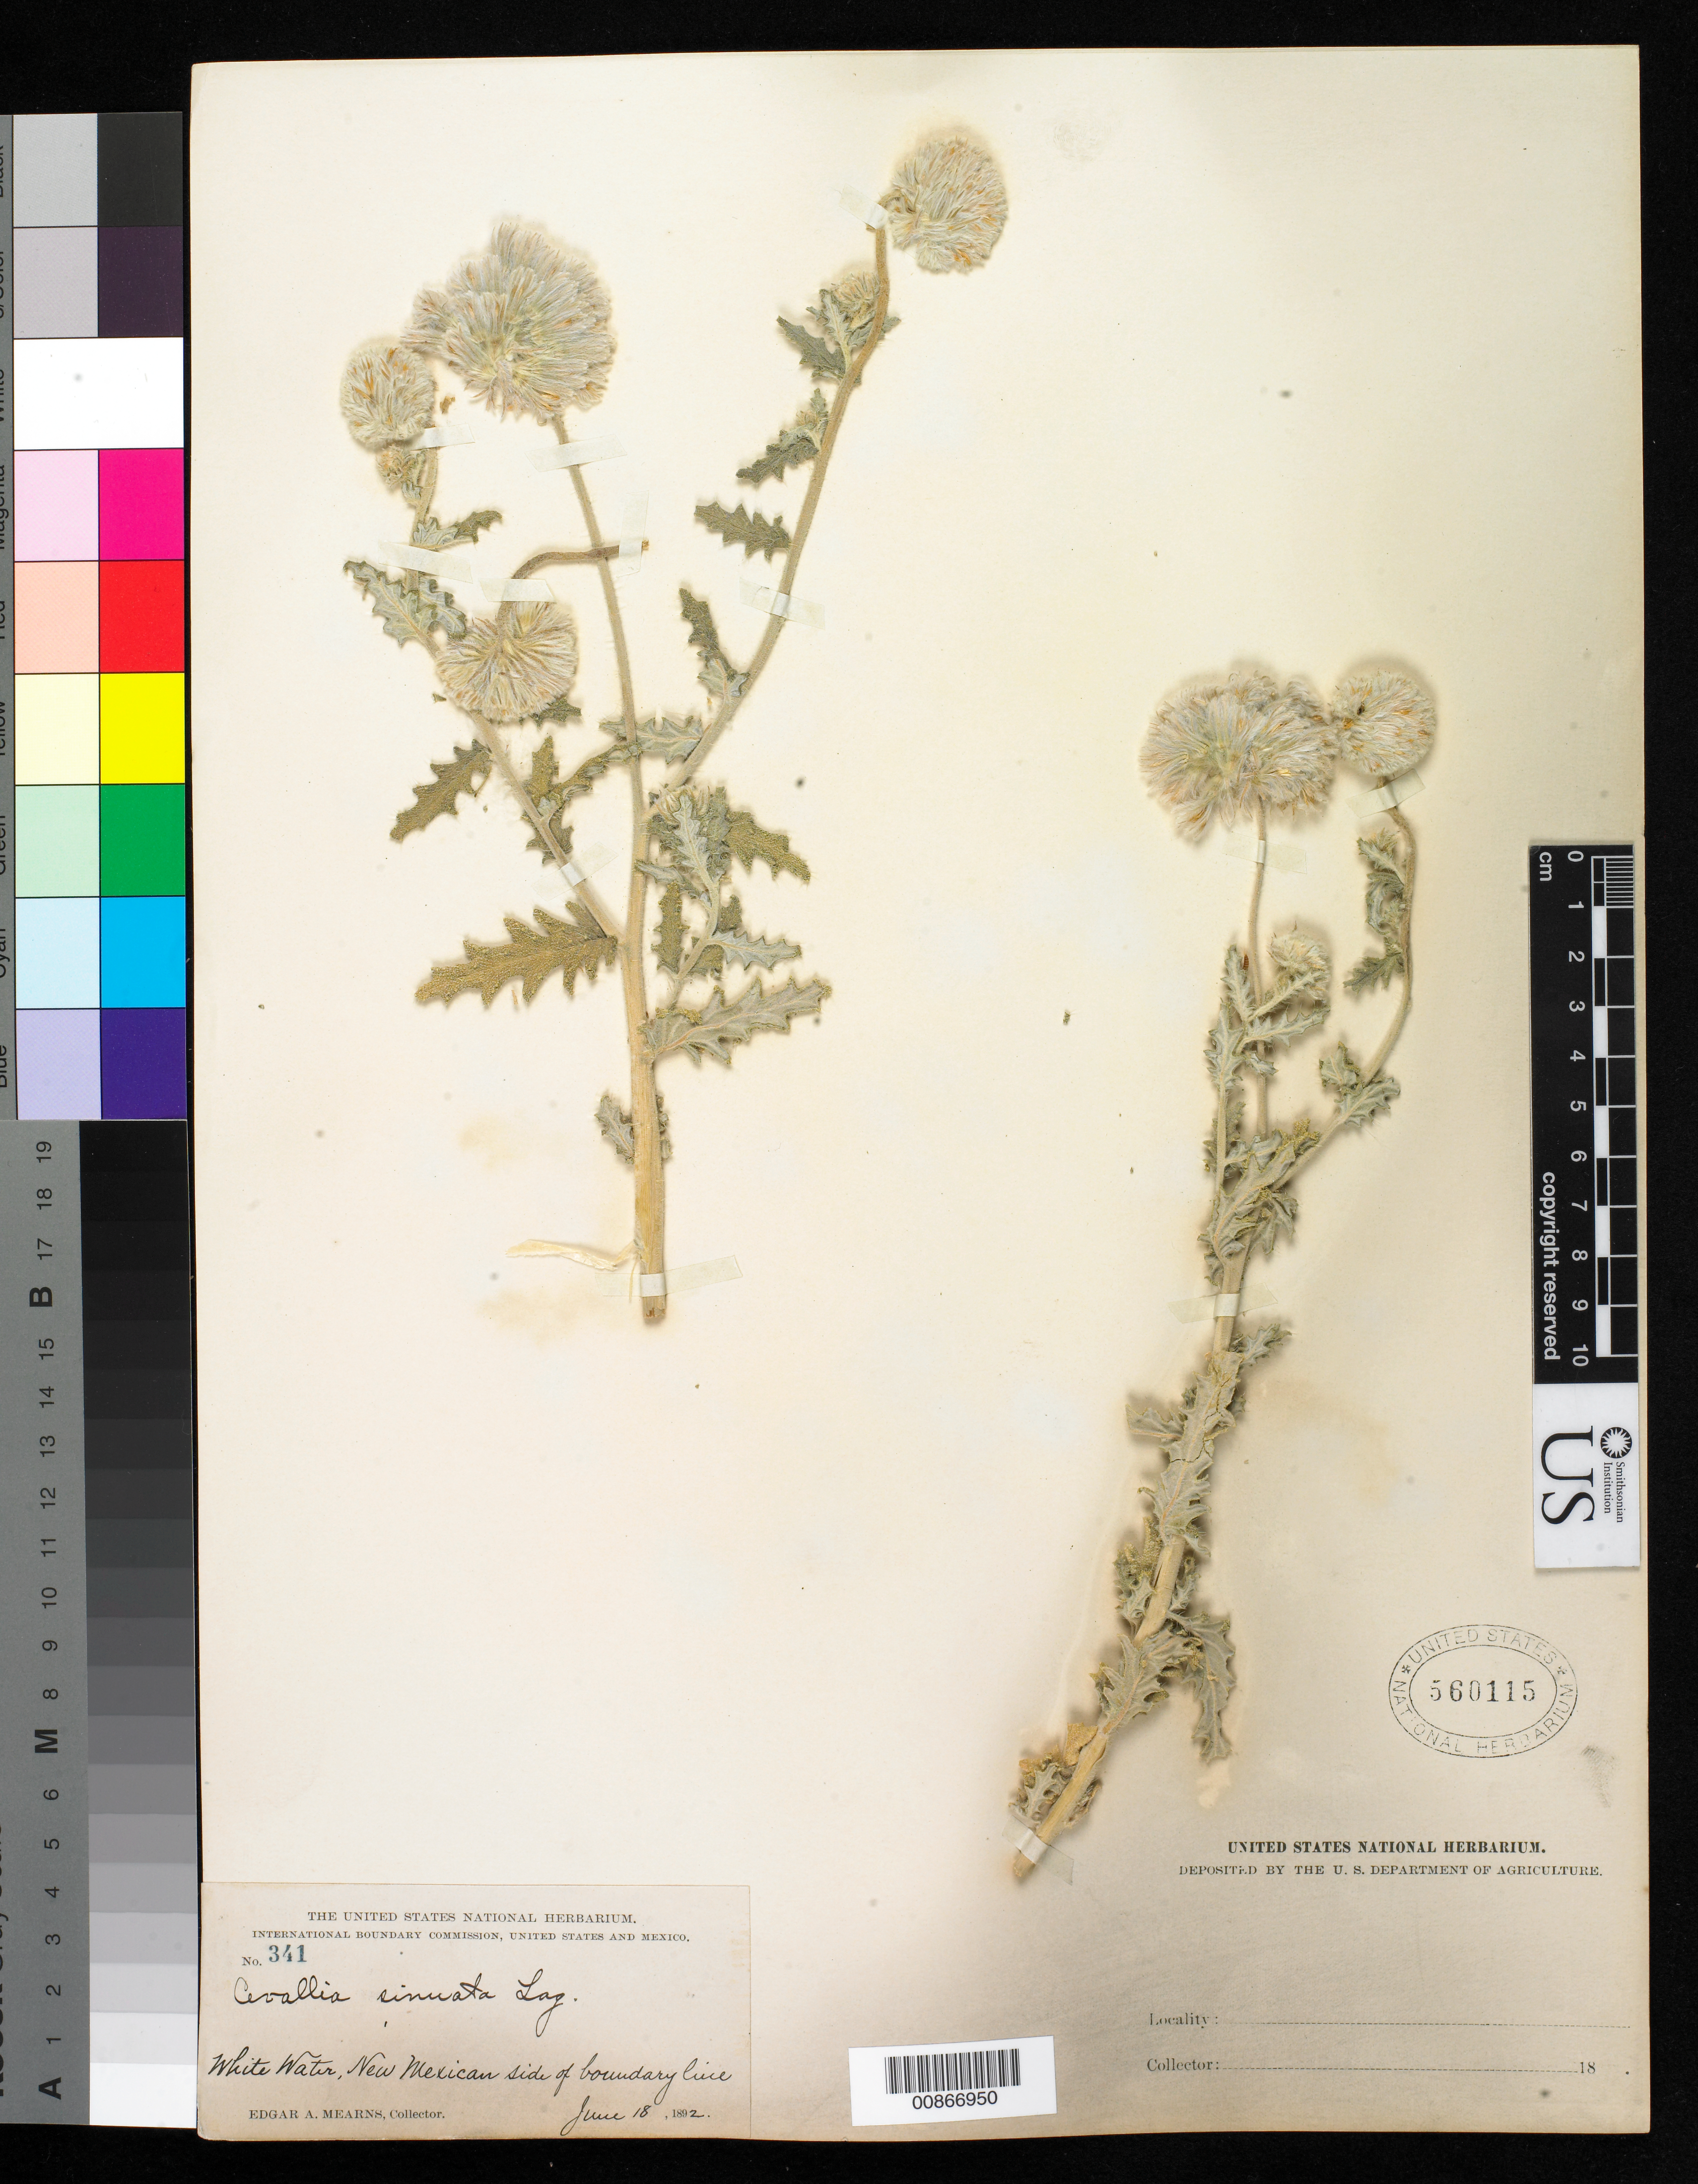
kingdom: Plantae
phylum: Tracheophyta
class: Magnoliopsida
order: Cornales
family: Loasaceae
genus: Cevallia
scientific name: Cevallia sinuata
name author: Lag.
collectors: E. A. Mearns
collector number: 341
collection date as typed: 18 Jun 1892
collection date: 1892-06-18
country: United States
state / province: New Mexico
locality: White Water, New Mexican side of Boundary Line.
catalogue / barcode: US 560115